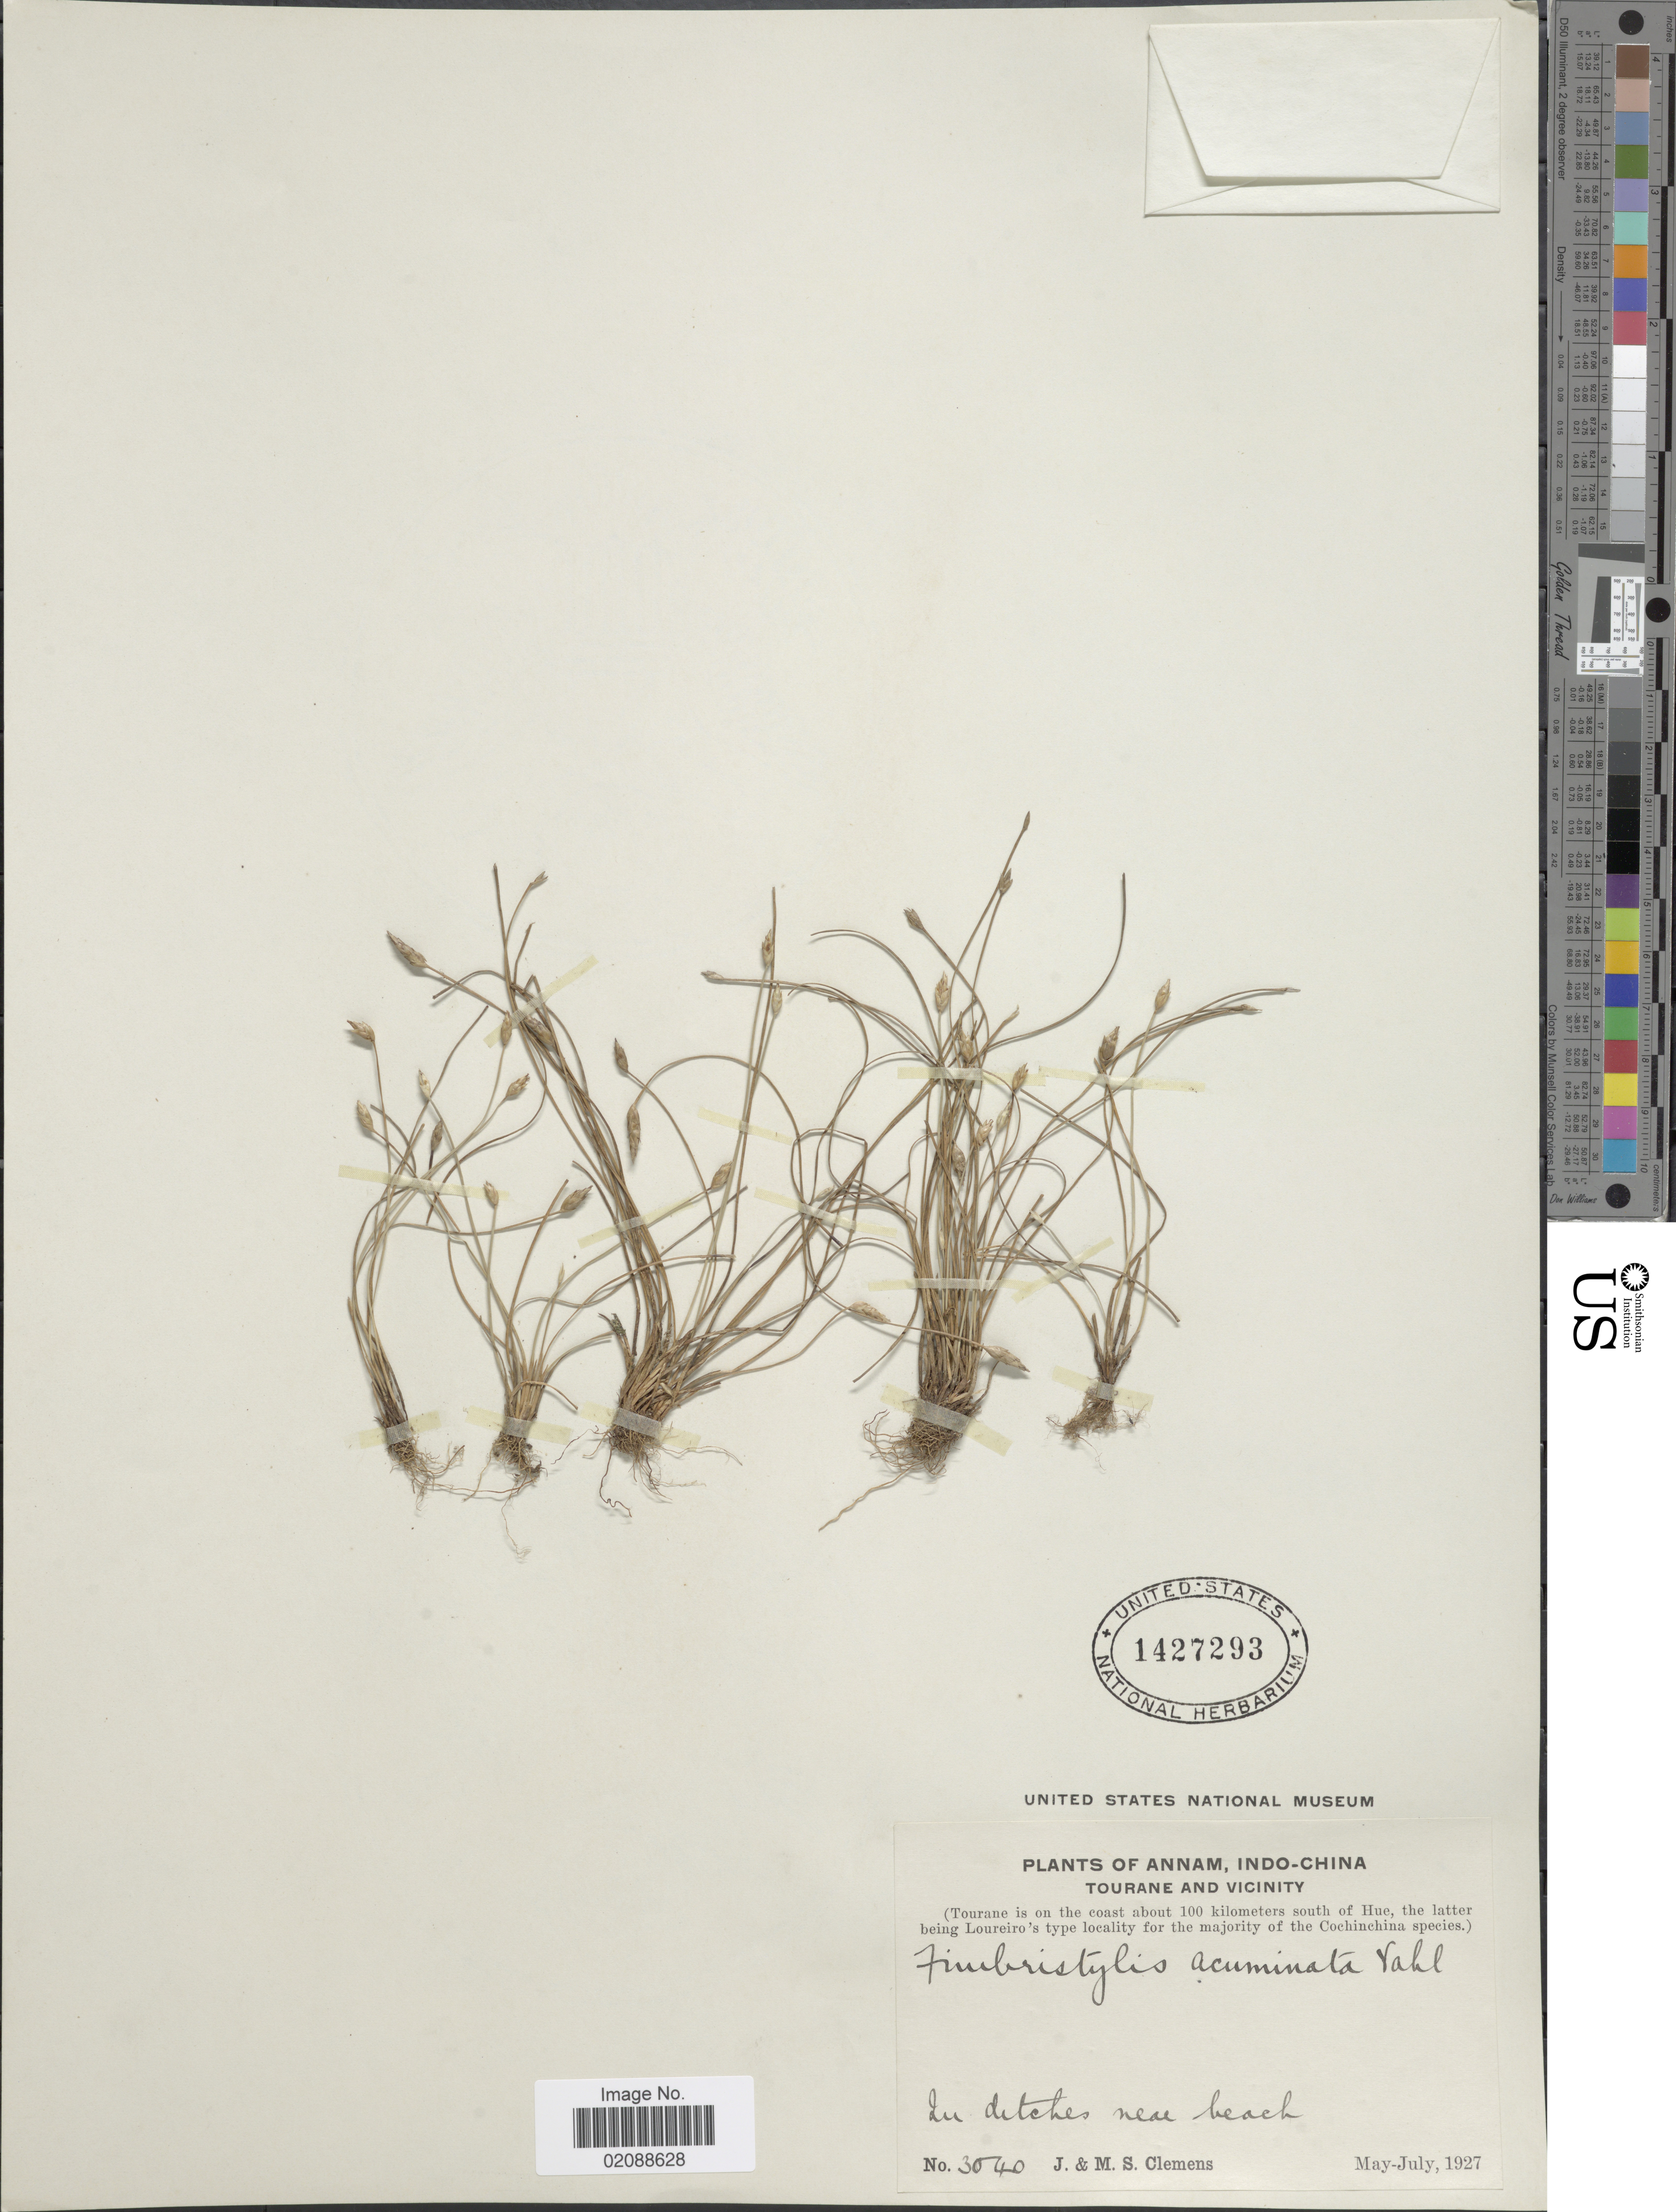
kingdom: Plantae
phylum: Tracheophyta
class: Liliopsida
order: Poales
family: Cyperaceae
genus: Fimbristylis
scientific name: Fimbristylis acuminata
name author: Vahl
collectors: J. Clemens & M. S. Clemens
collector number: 3040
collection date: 1927-05/1927-07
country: Vietnam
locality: Annam, Tourane and Vicinity (Tourane is on the coast about 100 kilometers south of Hue)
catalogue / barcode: US 1427293